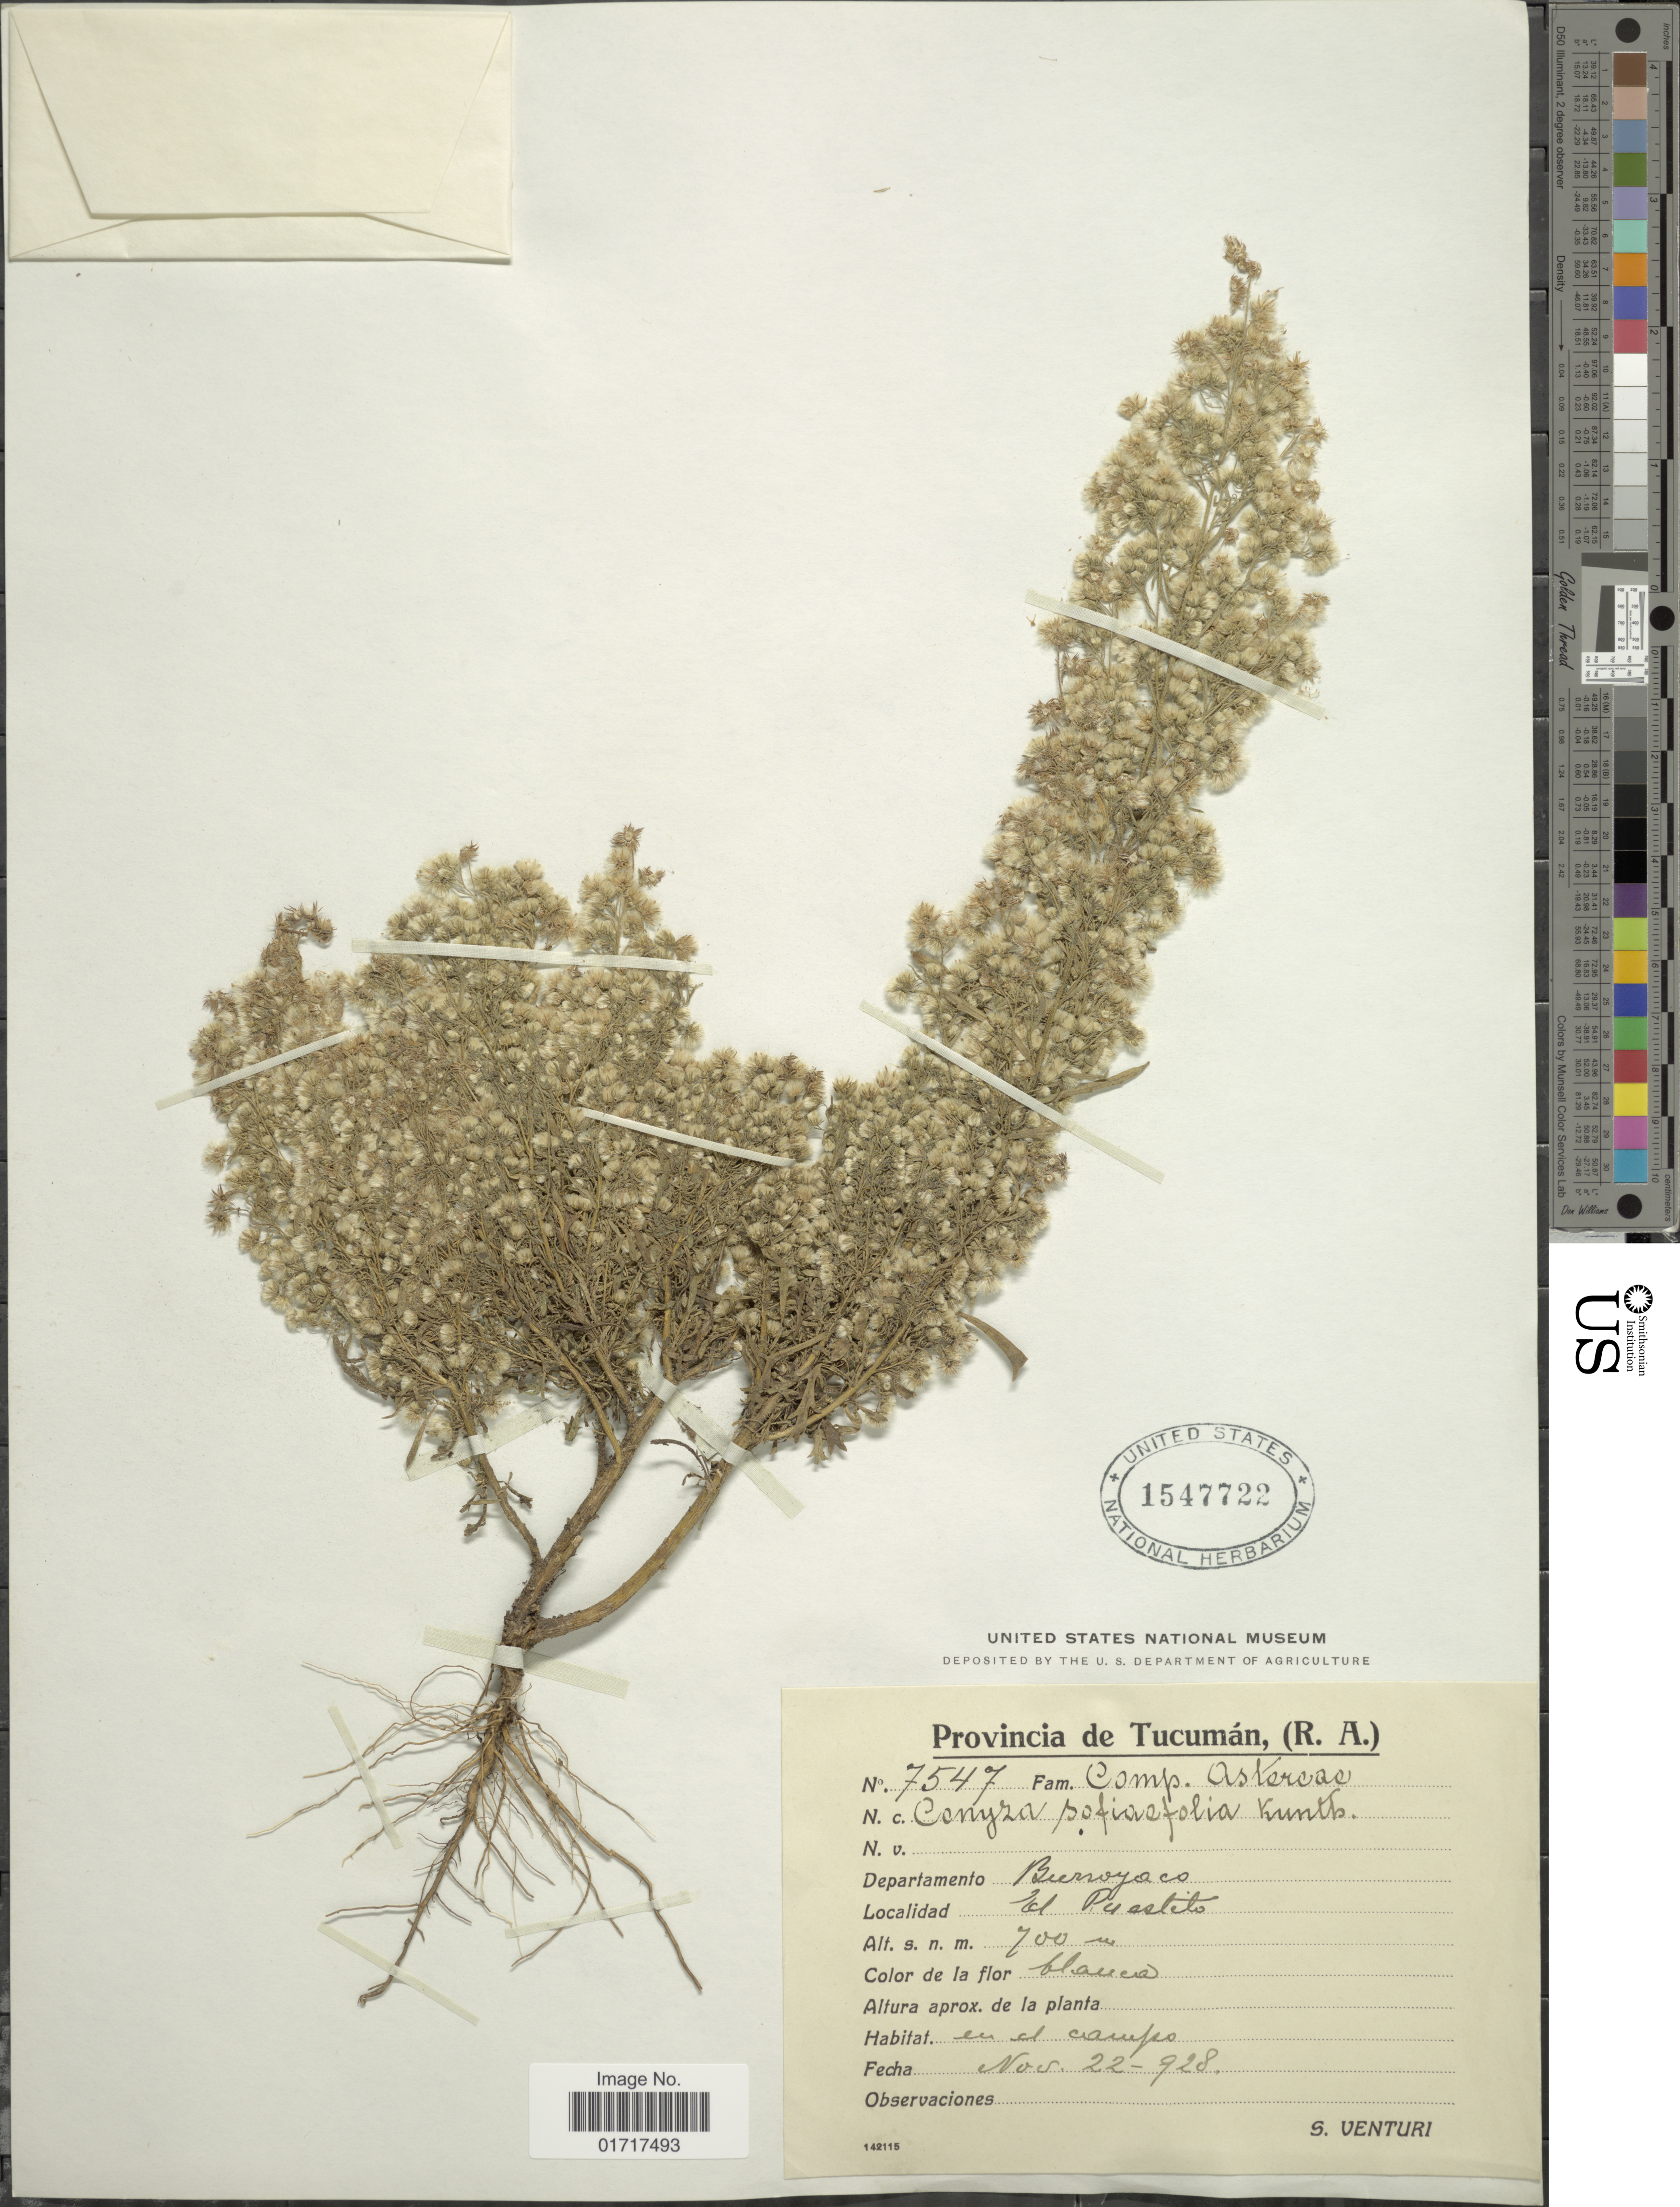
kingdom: Plantae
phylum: Tracheophyta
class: Magnoliopsida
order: Asterales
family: Asteraceae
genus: Conyza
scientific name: Conyza sophiaefolia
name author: Kunth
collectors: S. Venturi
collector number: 7547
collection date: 1928-11-22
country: Argentina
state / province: Tucuman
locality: Provincia de Tucuman (R.A.). Departamento Burroyaco, el Puestito.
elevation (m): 700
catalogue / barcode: US 1547722